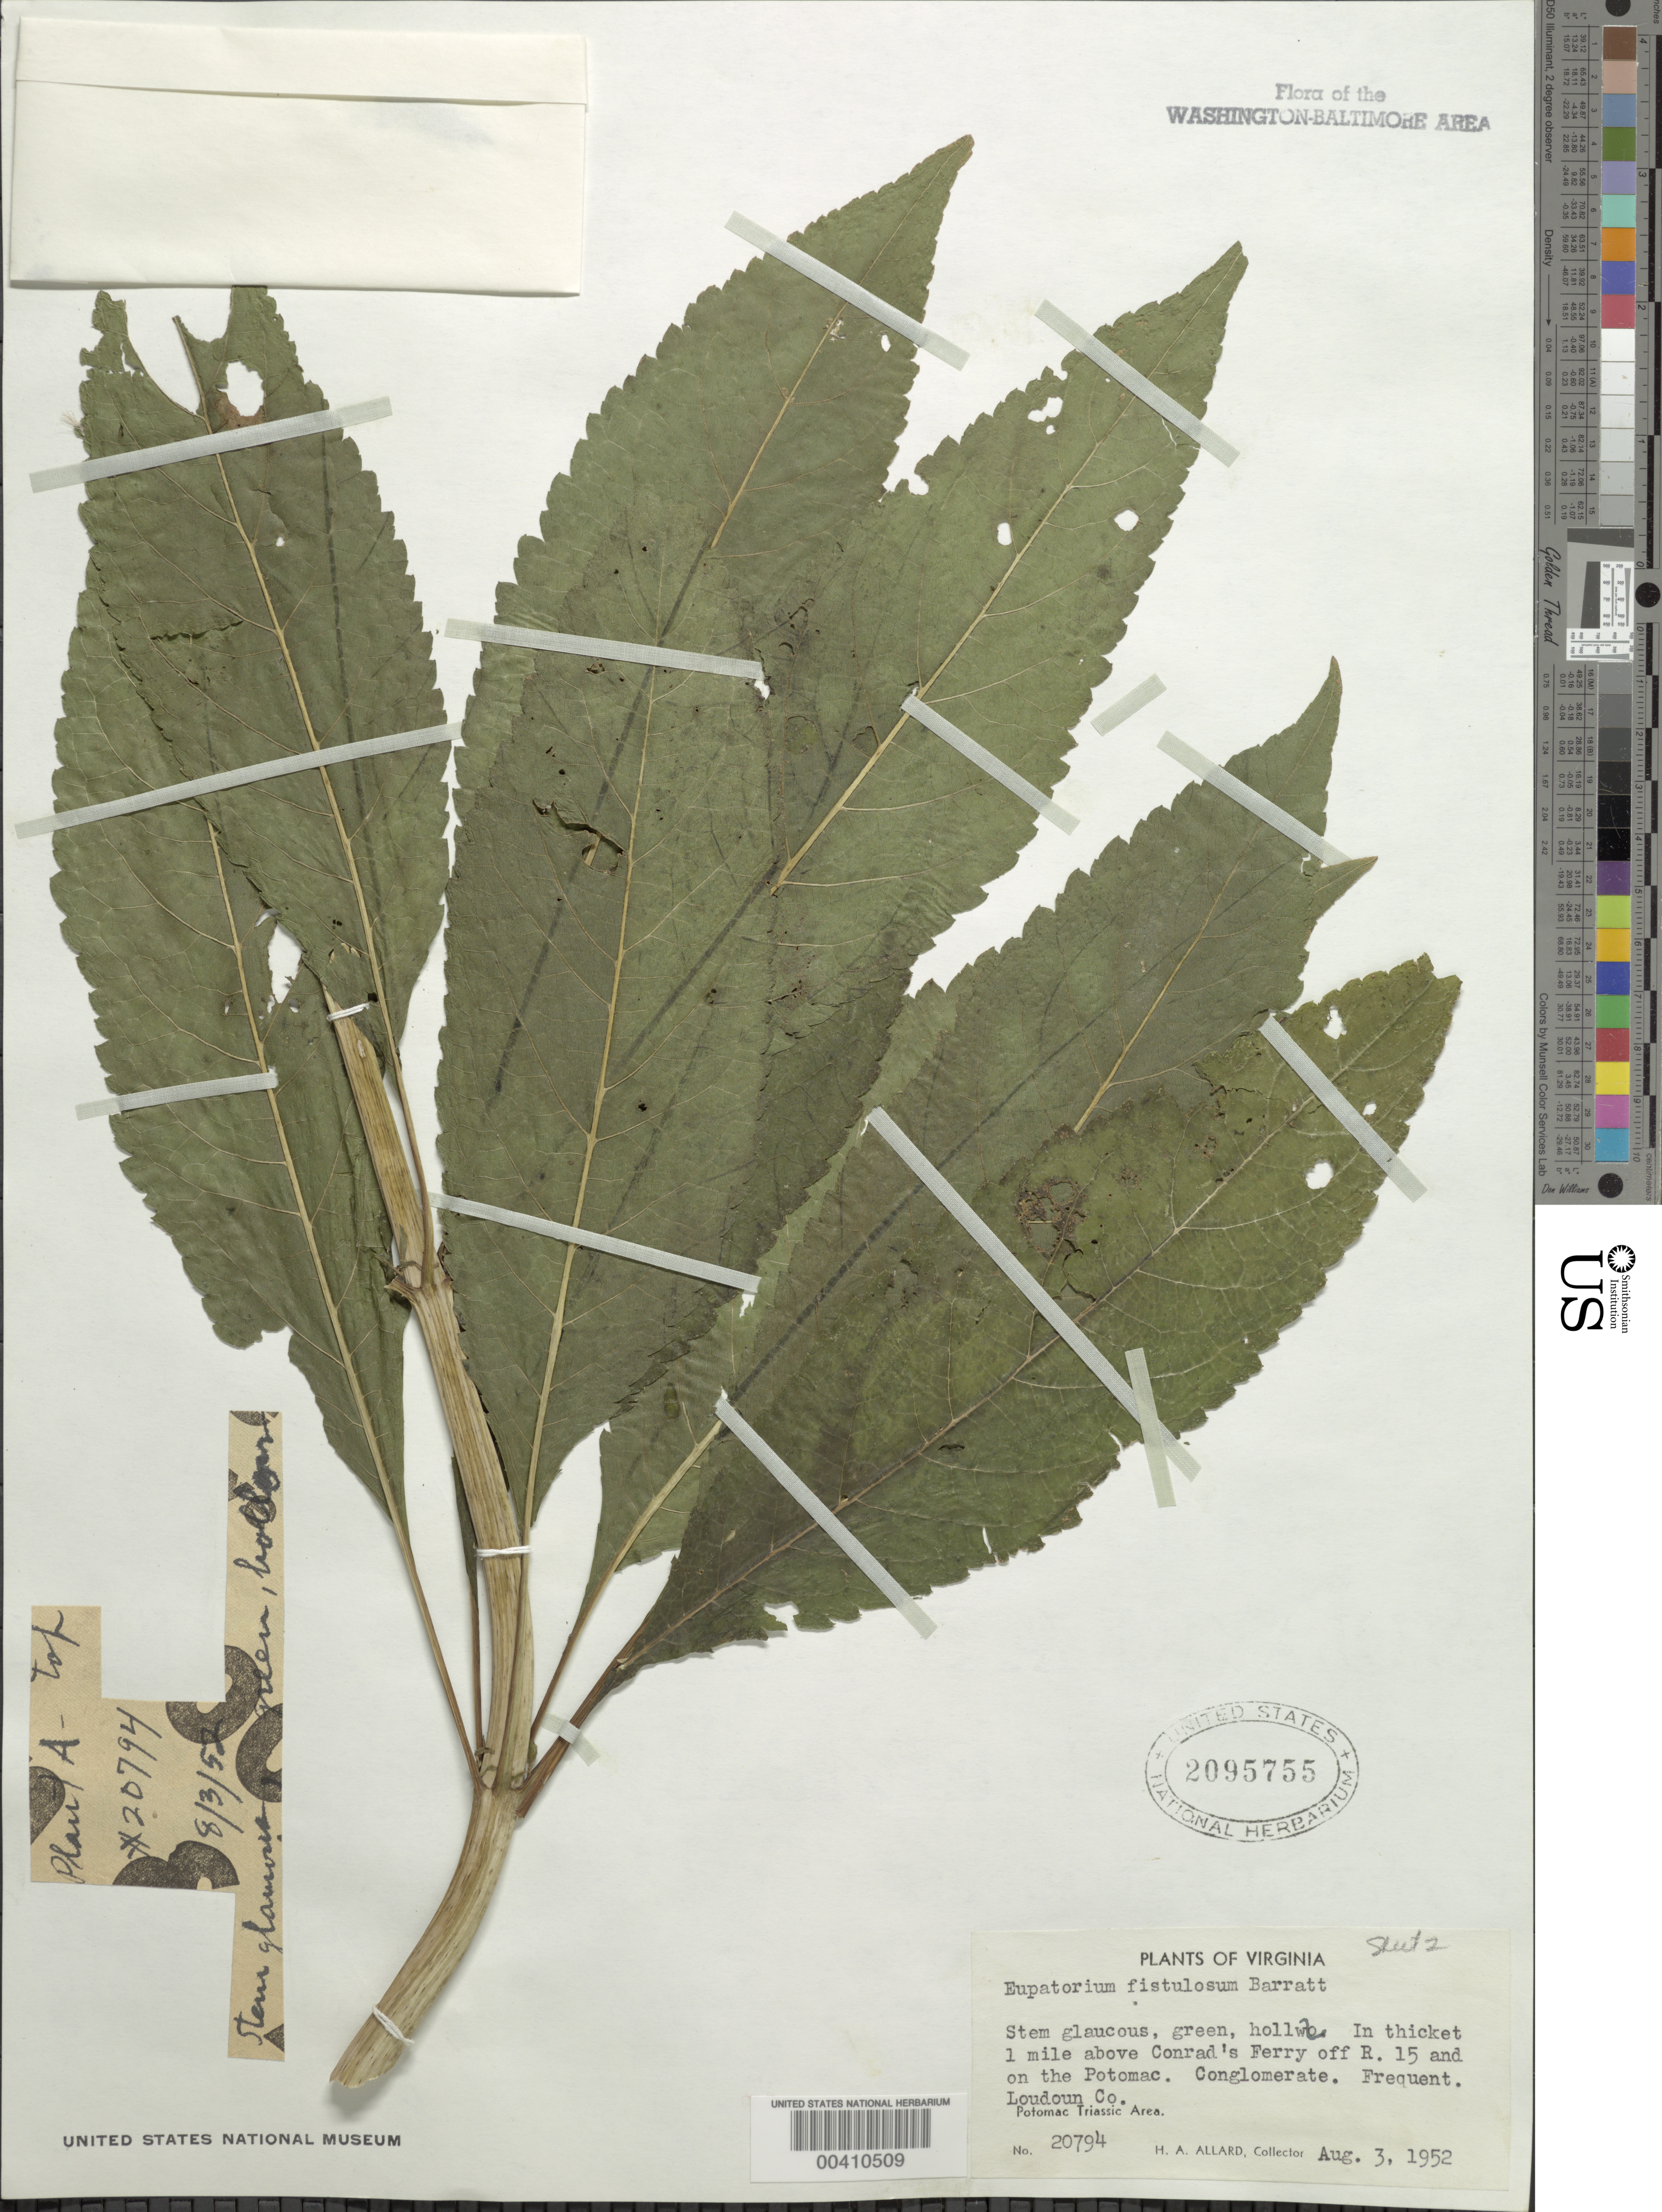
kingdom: Plantae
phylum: Tracheophyta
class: Magnoliopsida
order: Asterales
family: Asteraceae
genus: Eupatorium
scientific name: Eupatorium fistulosum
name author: Barratt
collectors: H. A. Allard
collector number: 20794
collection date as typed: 03 Aug 1952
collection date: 1952-08-03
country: United States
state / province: Virginia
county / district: Loudoun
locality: Above Conrad's Ferry off Rt. 15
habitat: In thicket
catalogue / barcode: US 2095755